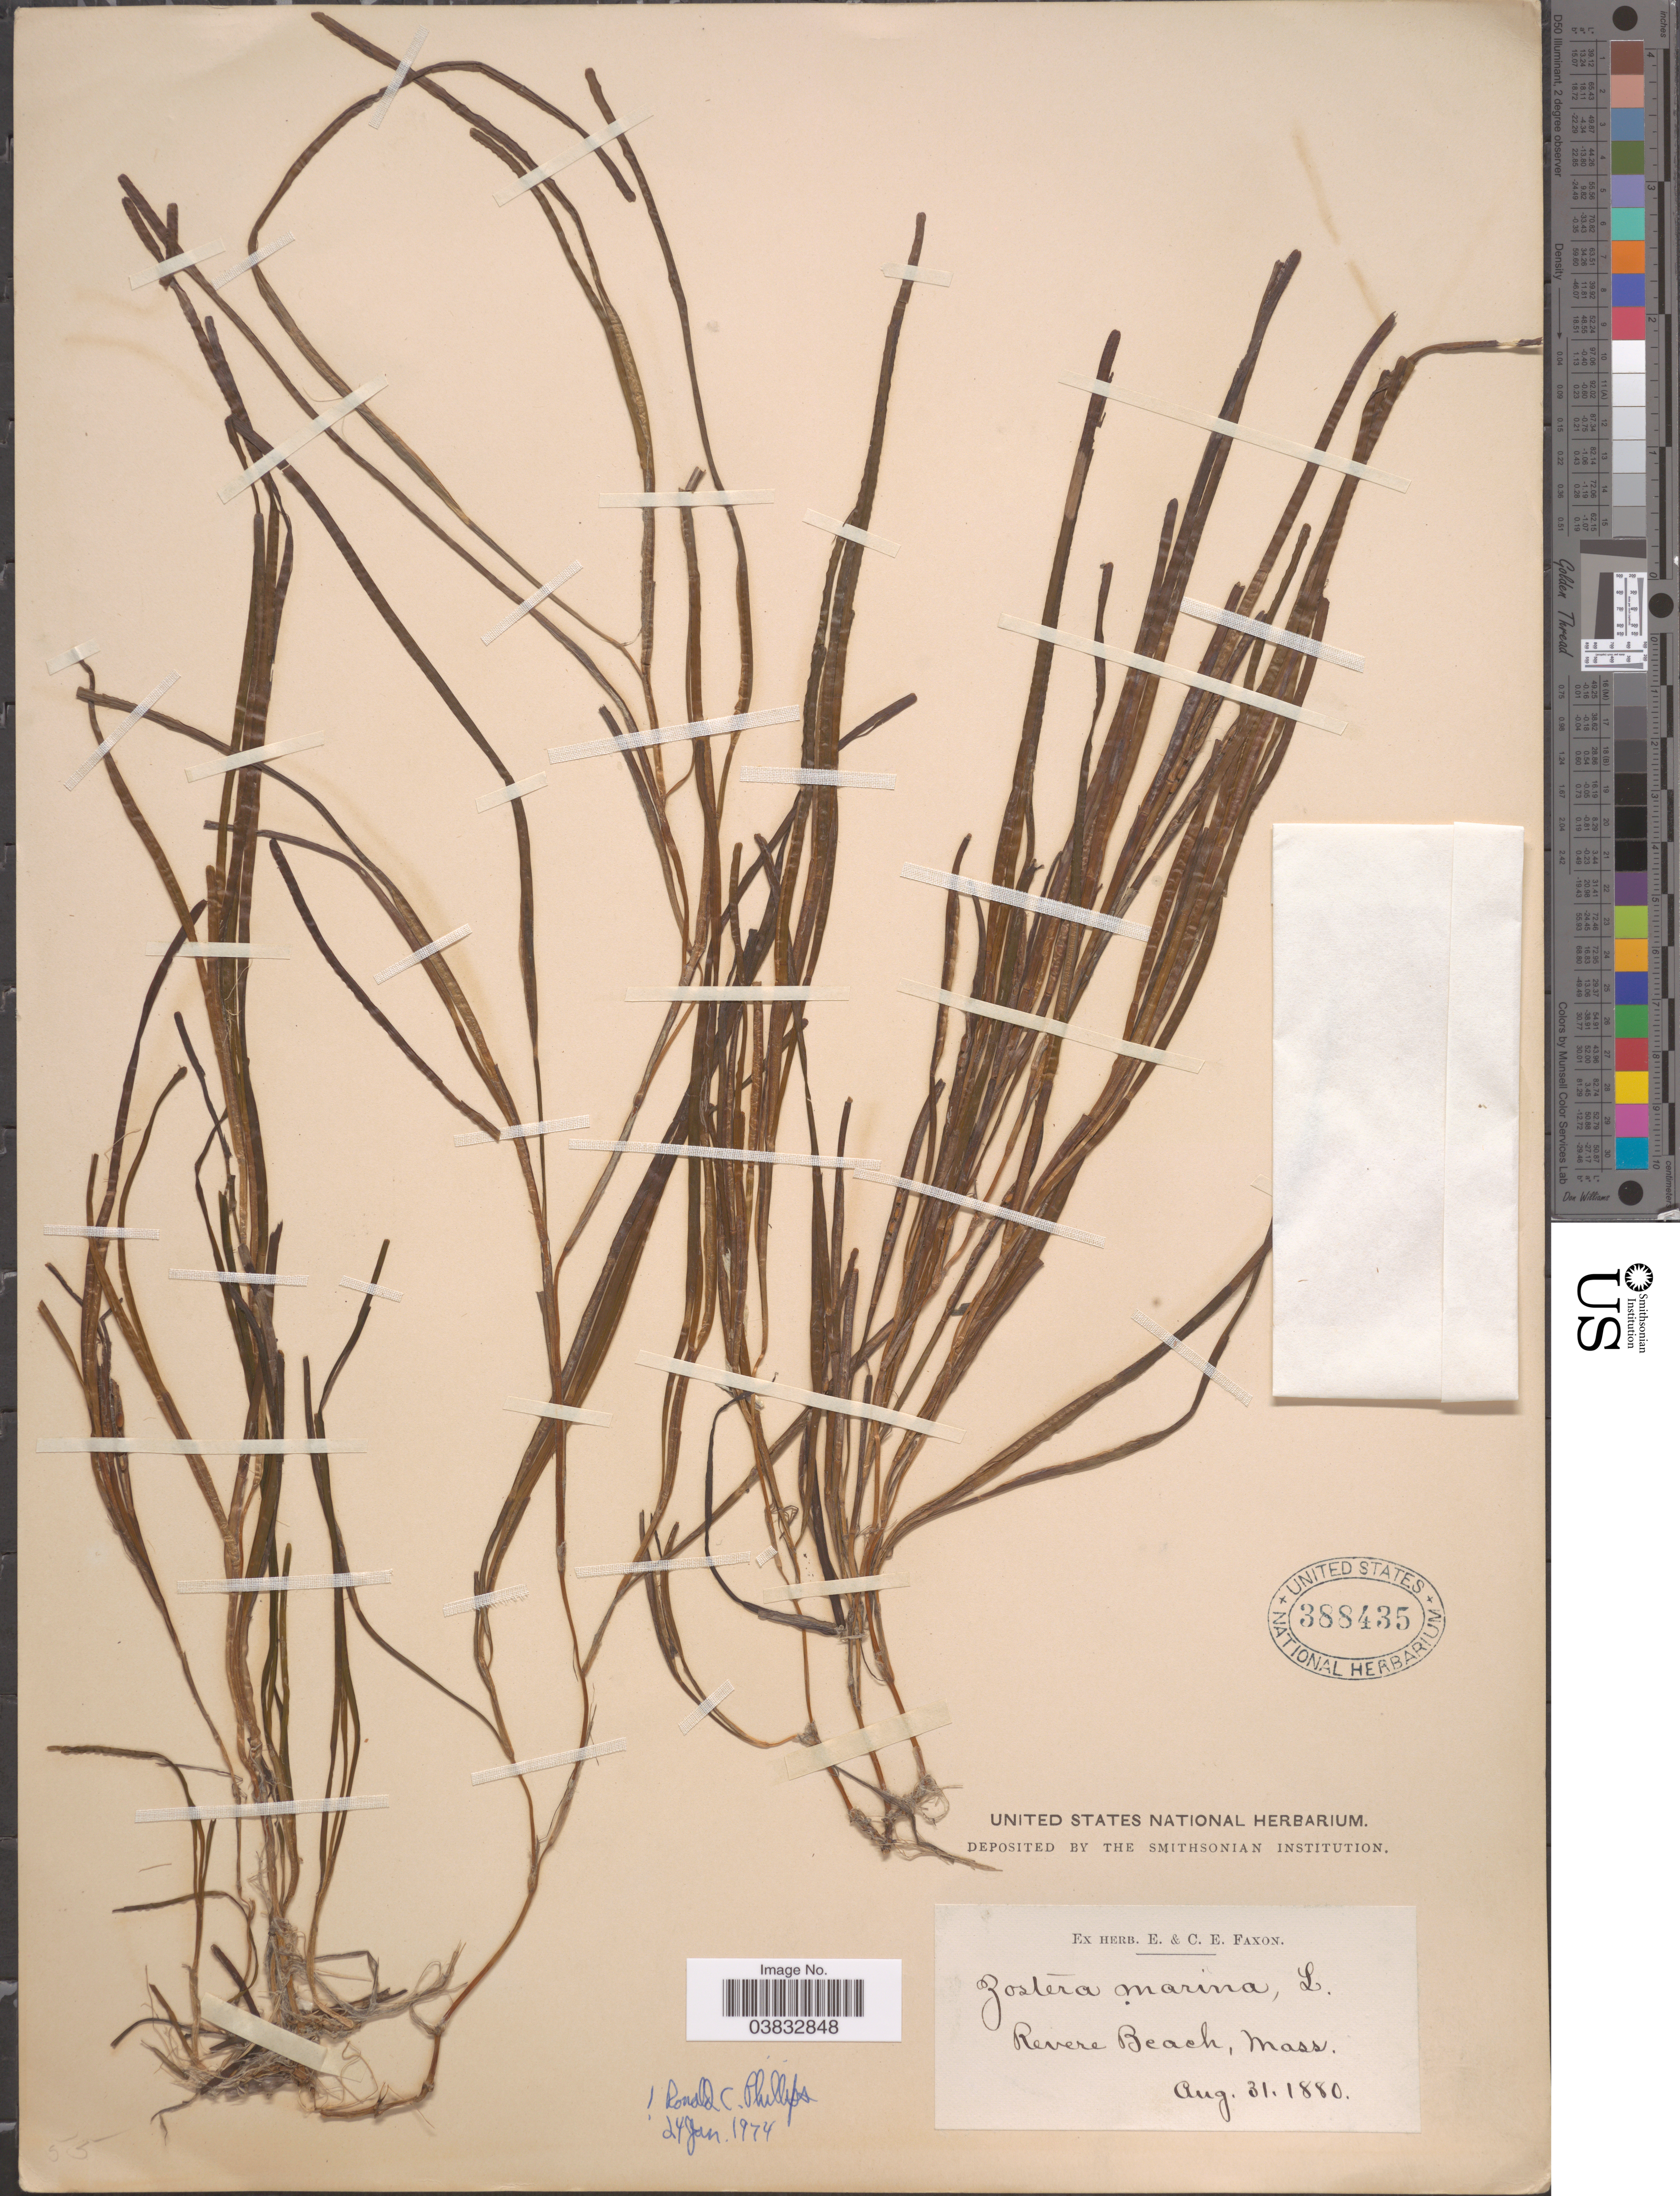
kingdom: Plantae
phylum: Tracheophyta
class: Liliopsida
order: Alismatales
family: Zosteraceae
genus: Zostera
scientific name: Zostera marina var. typica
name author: L.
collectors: ex herb. E. & C.E. Faxon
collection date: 1880-08-31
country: United States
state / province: Massachusetts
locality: Revere Beach.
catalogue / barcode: US 388435